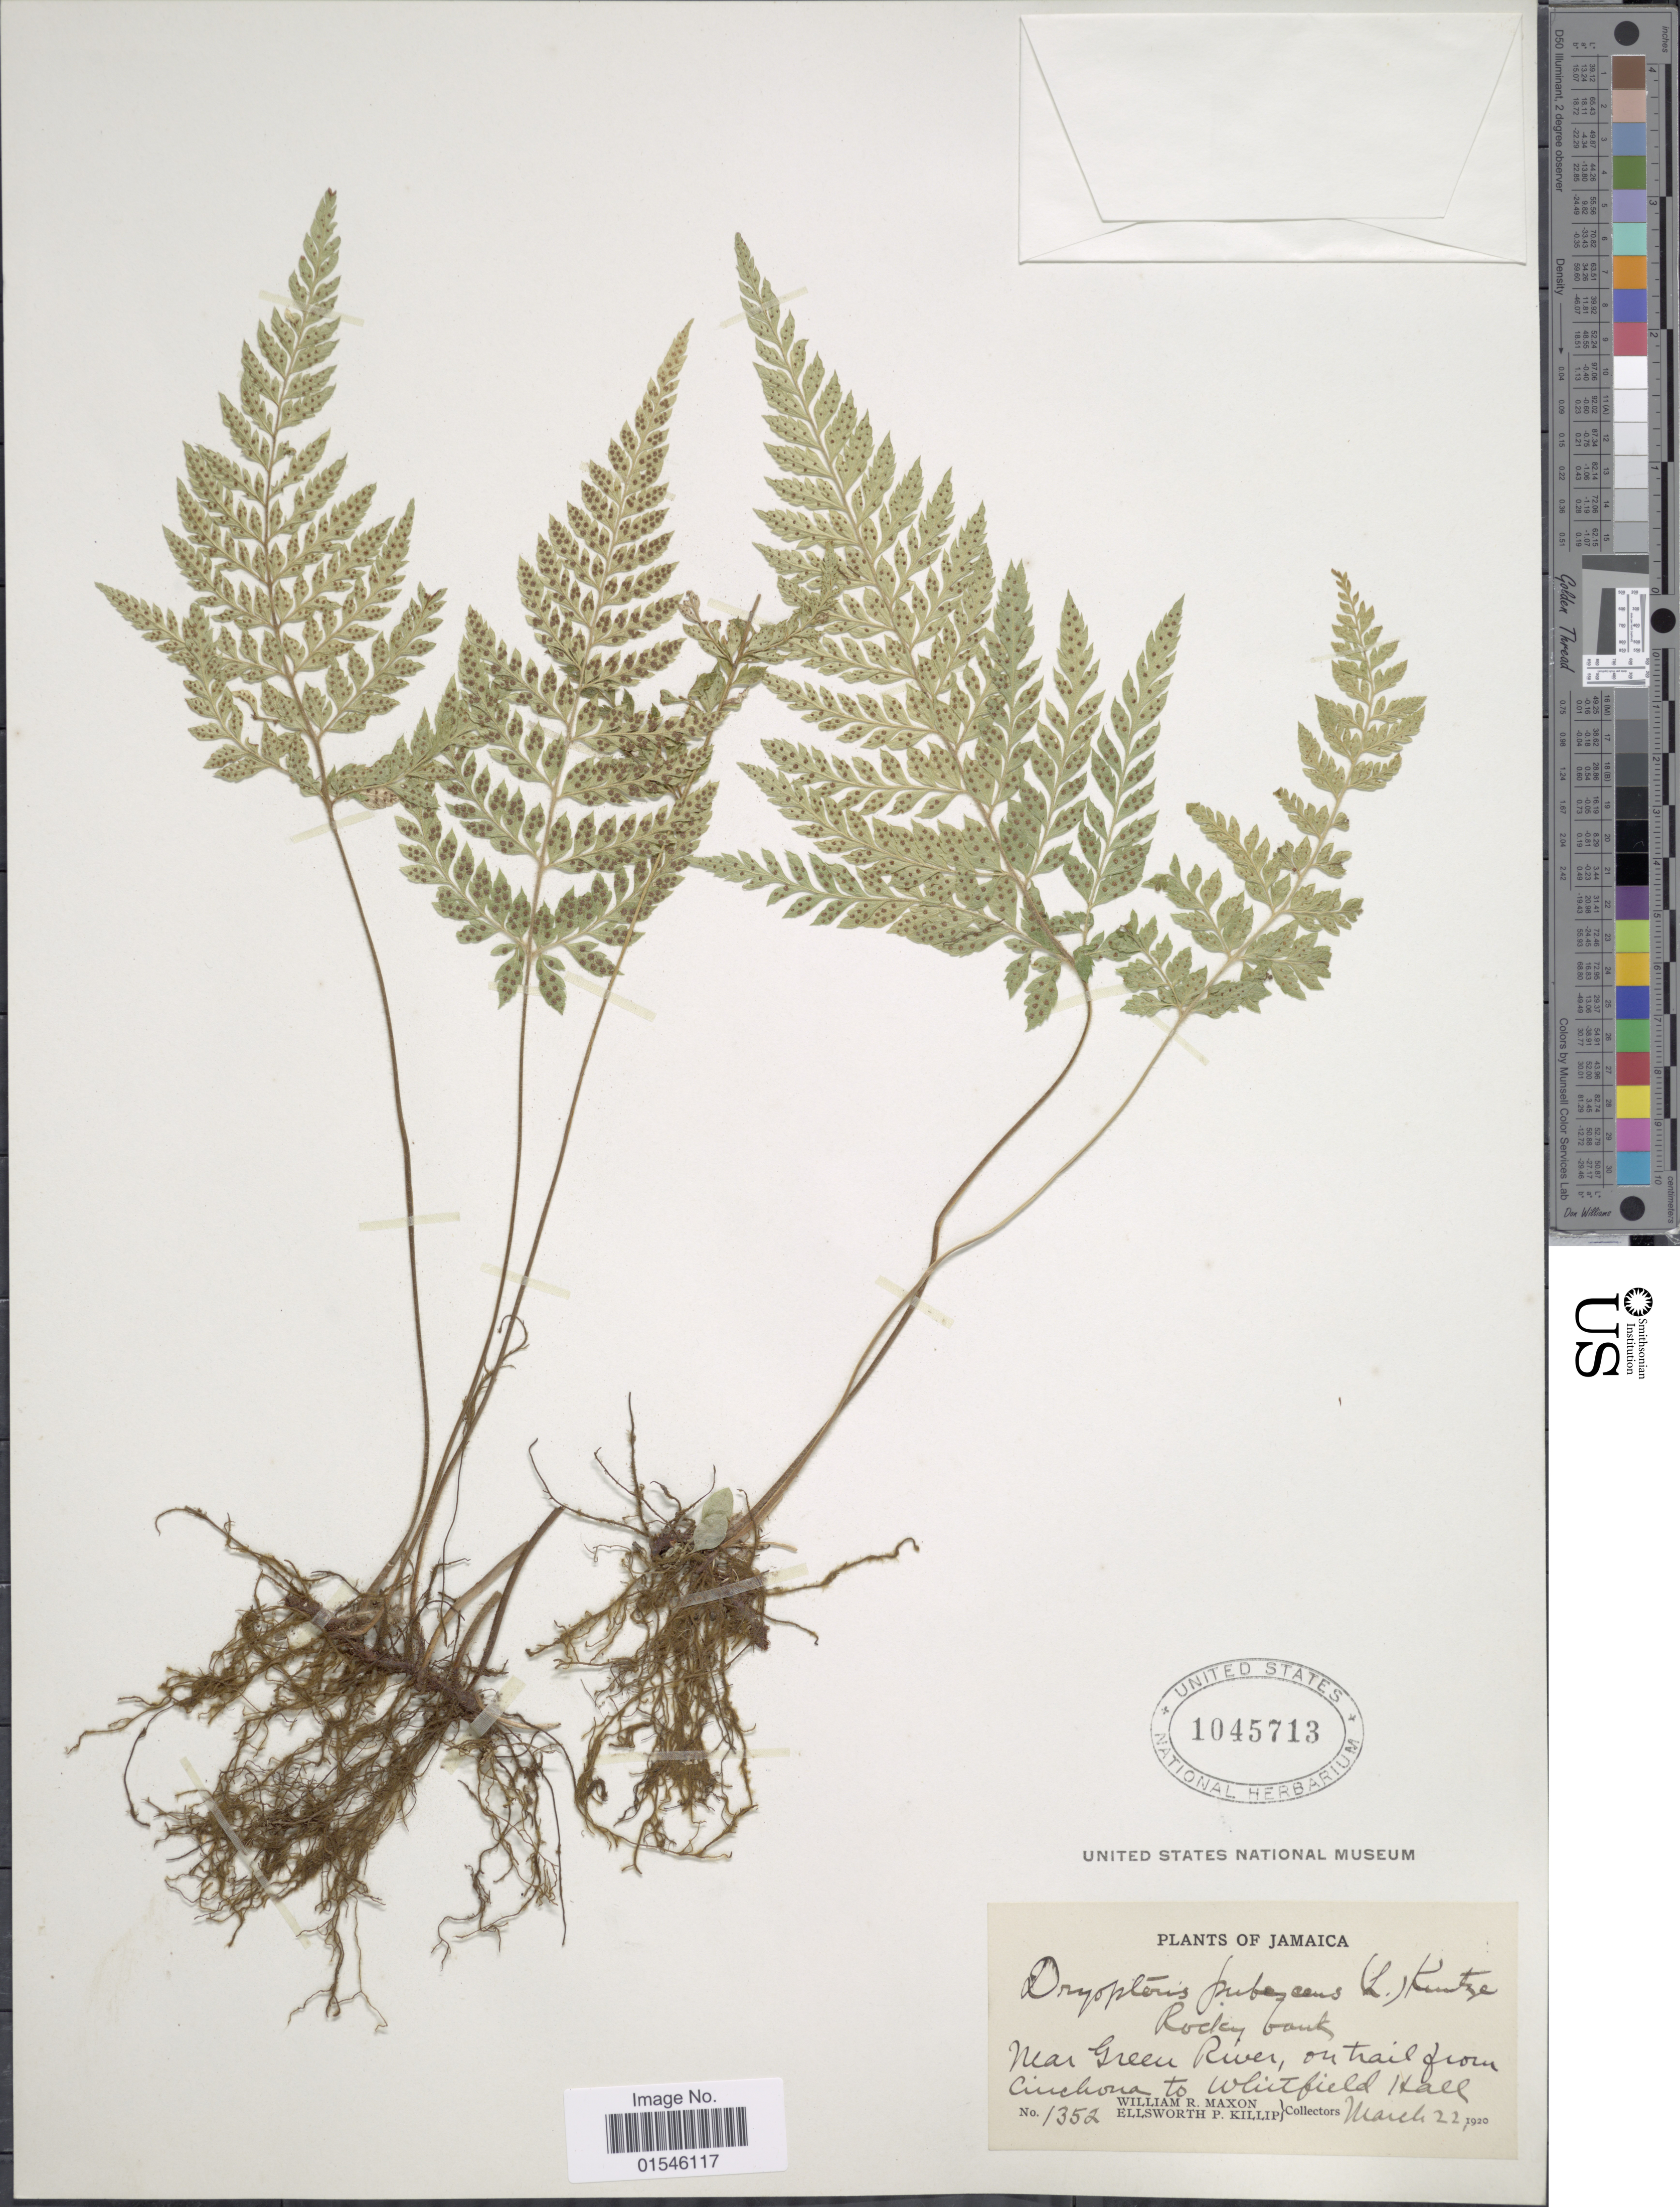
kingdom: Plantae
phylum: Tracheophyta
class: Polypodiopsida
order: Polypodiales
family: Dryopteridaceae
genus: Polystichopsis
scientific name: Polystichopsis pubescens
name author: (L.) C.V. Morton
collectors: W. R. Maxon & E. P. Killip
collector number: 1352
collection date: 1920-03-22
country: Jamaica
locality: Near Green River, on tail from Cinchona to Whitefield Hall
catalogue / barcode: US 1045713